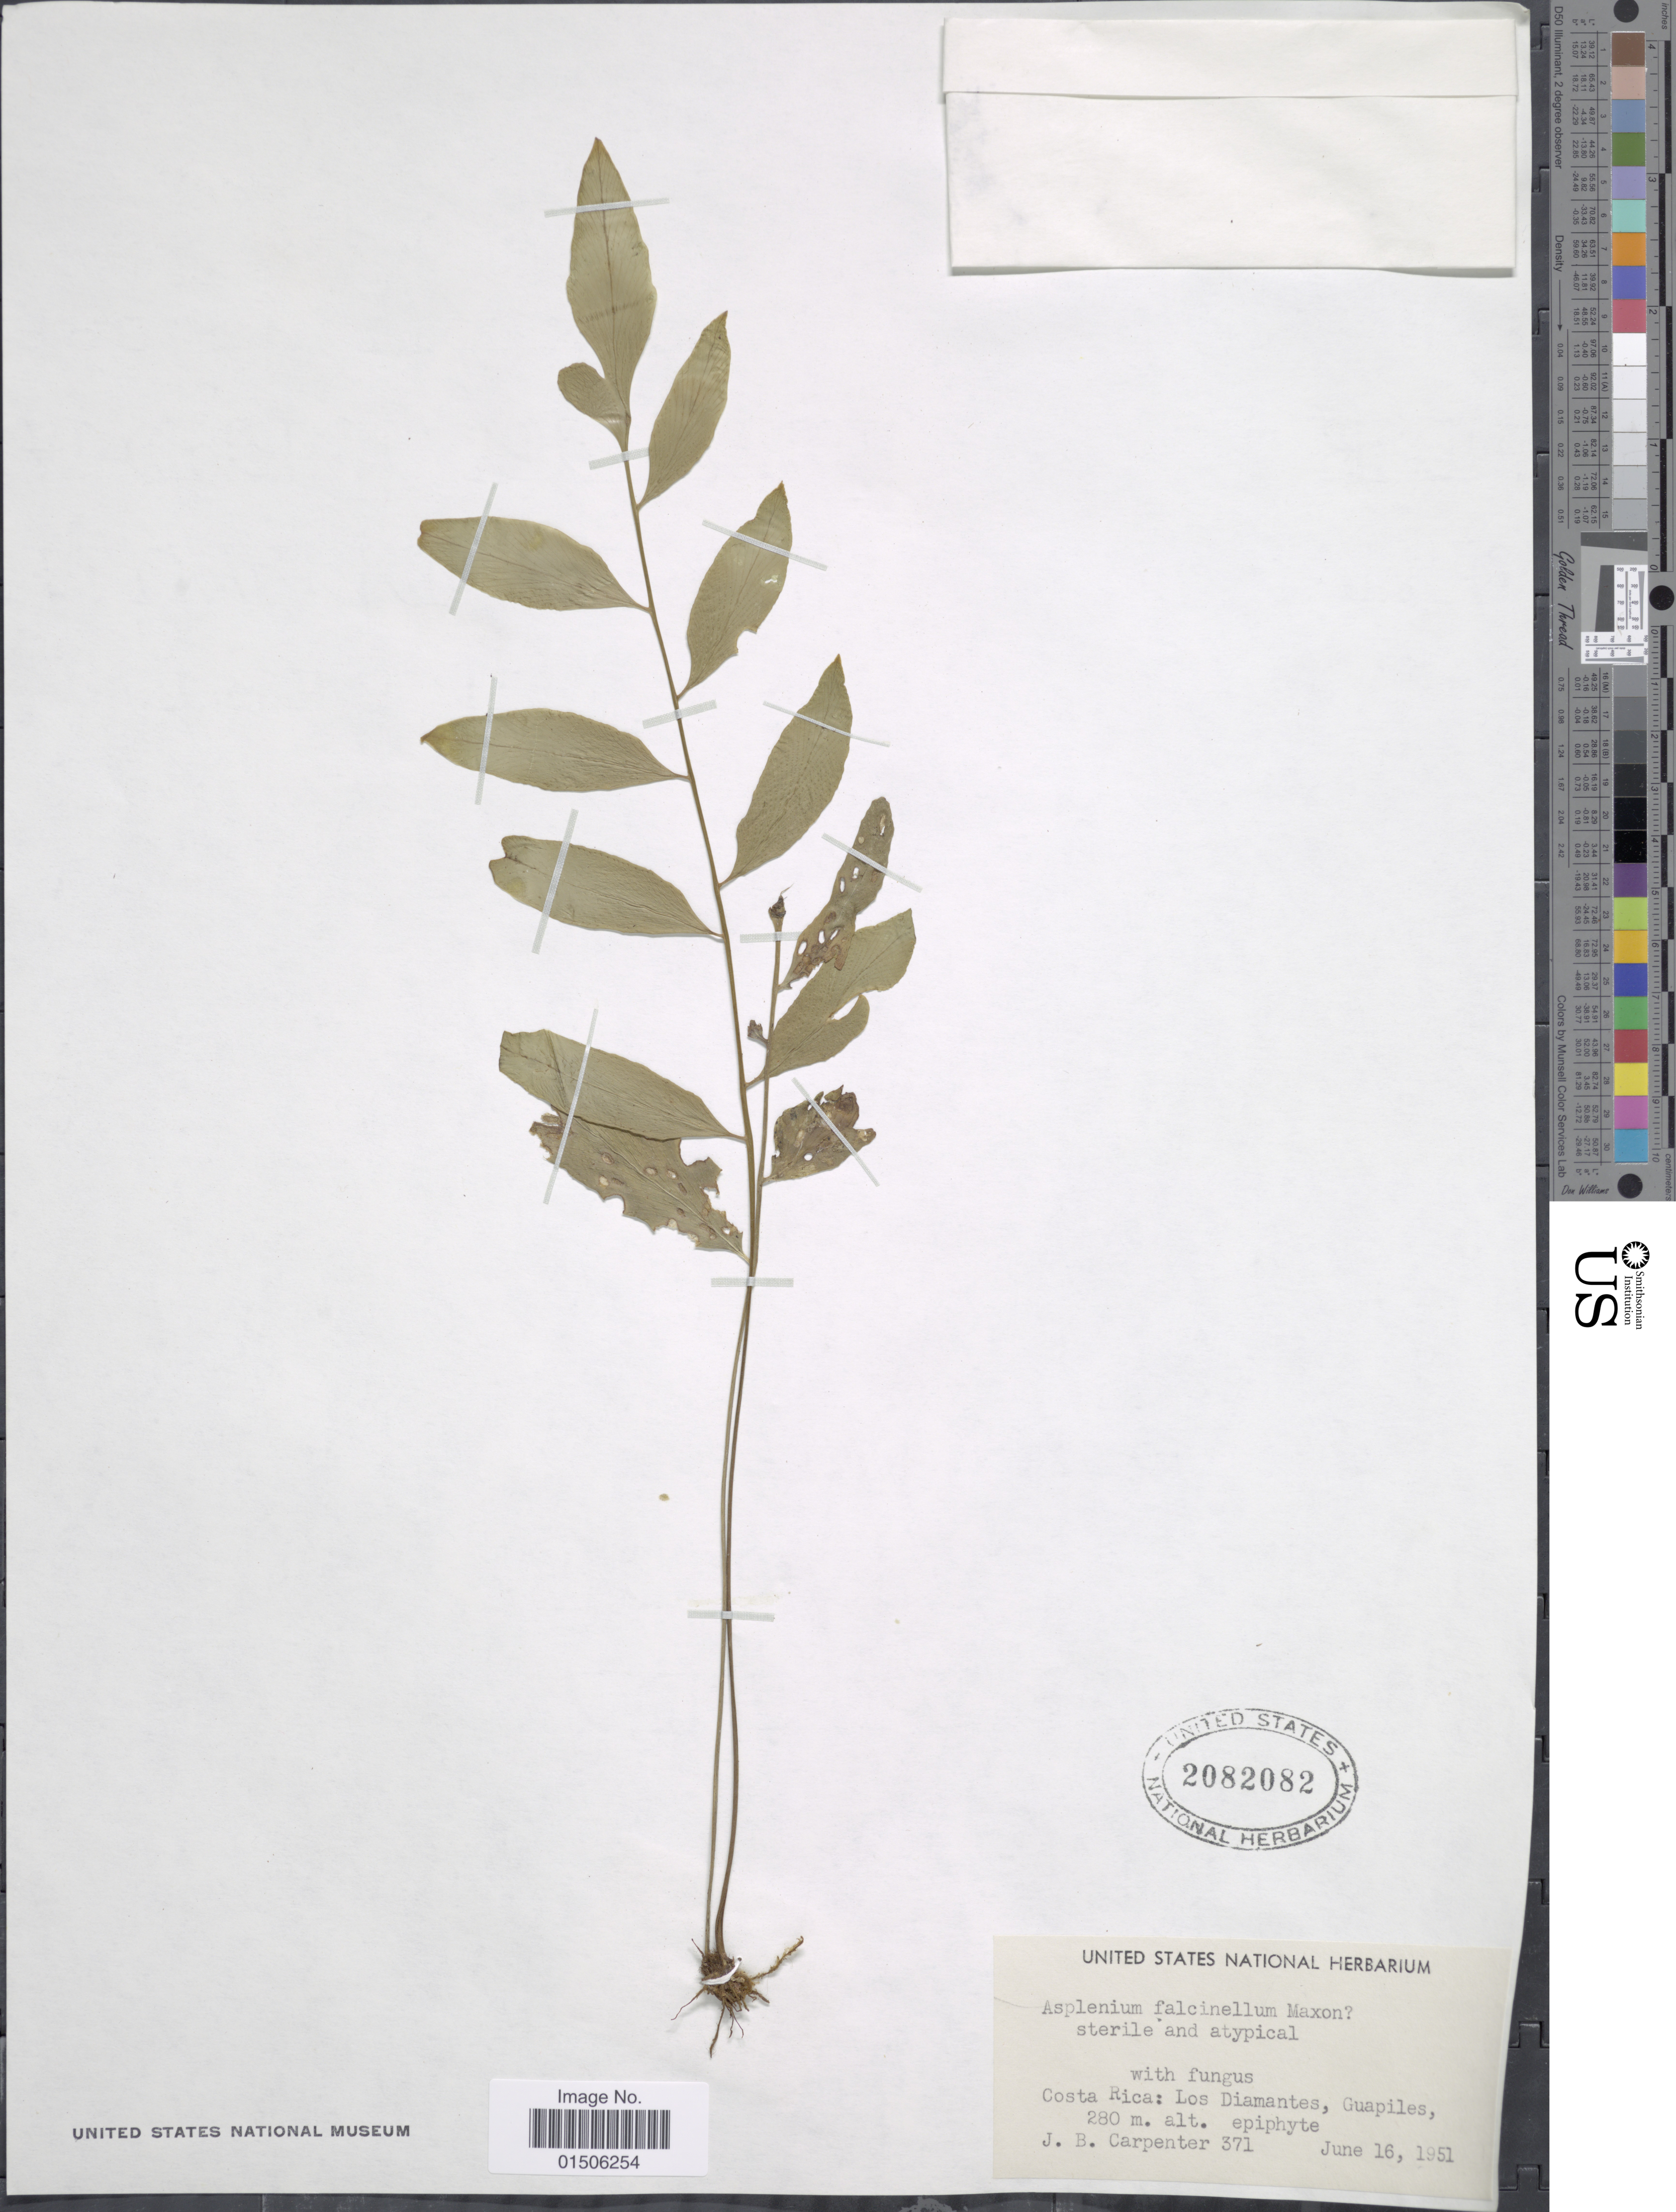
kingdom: Plantae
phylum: Tracheophyta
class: Polypodiopsida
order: Polypodiales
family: Aspleniaceae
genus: Asplenium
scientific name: Asplenium falcinellum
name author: Maxon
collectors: J. Carpenter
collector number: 371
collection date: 1951-06-16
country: Costa Rica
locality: Los Diamantes, Guapiles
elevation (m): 280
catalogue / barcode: US 2082082